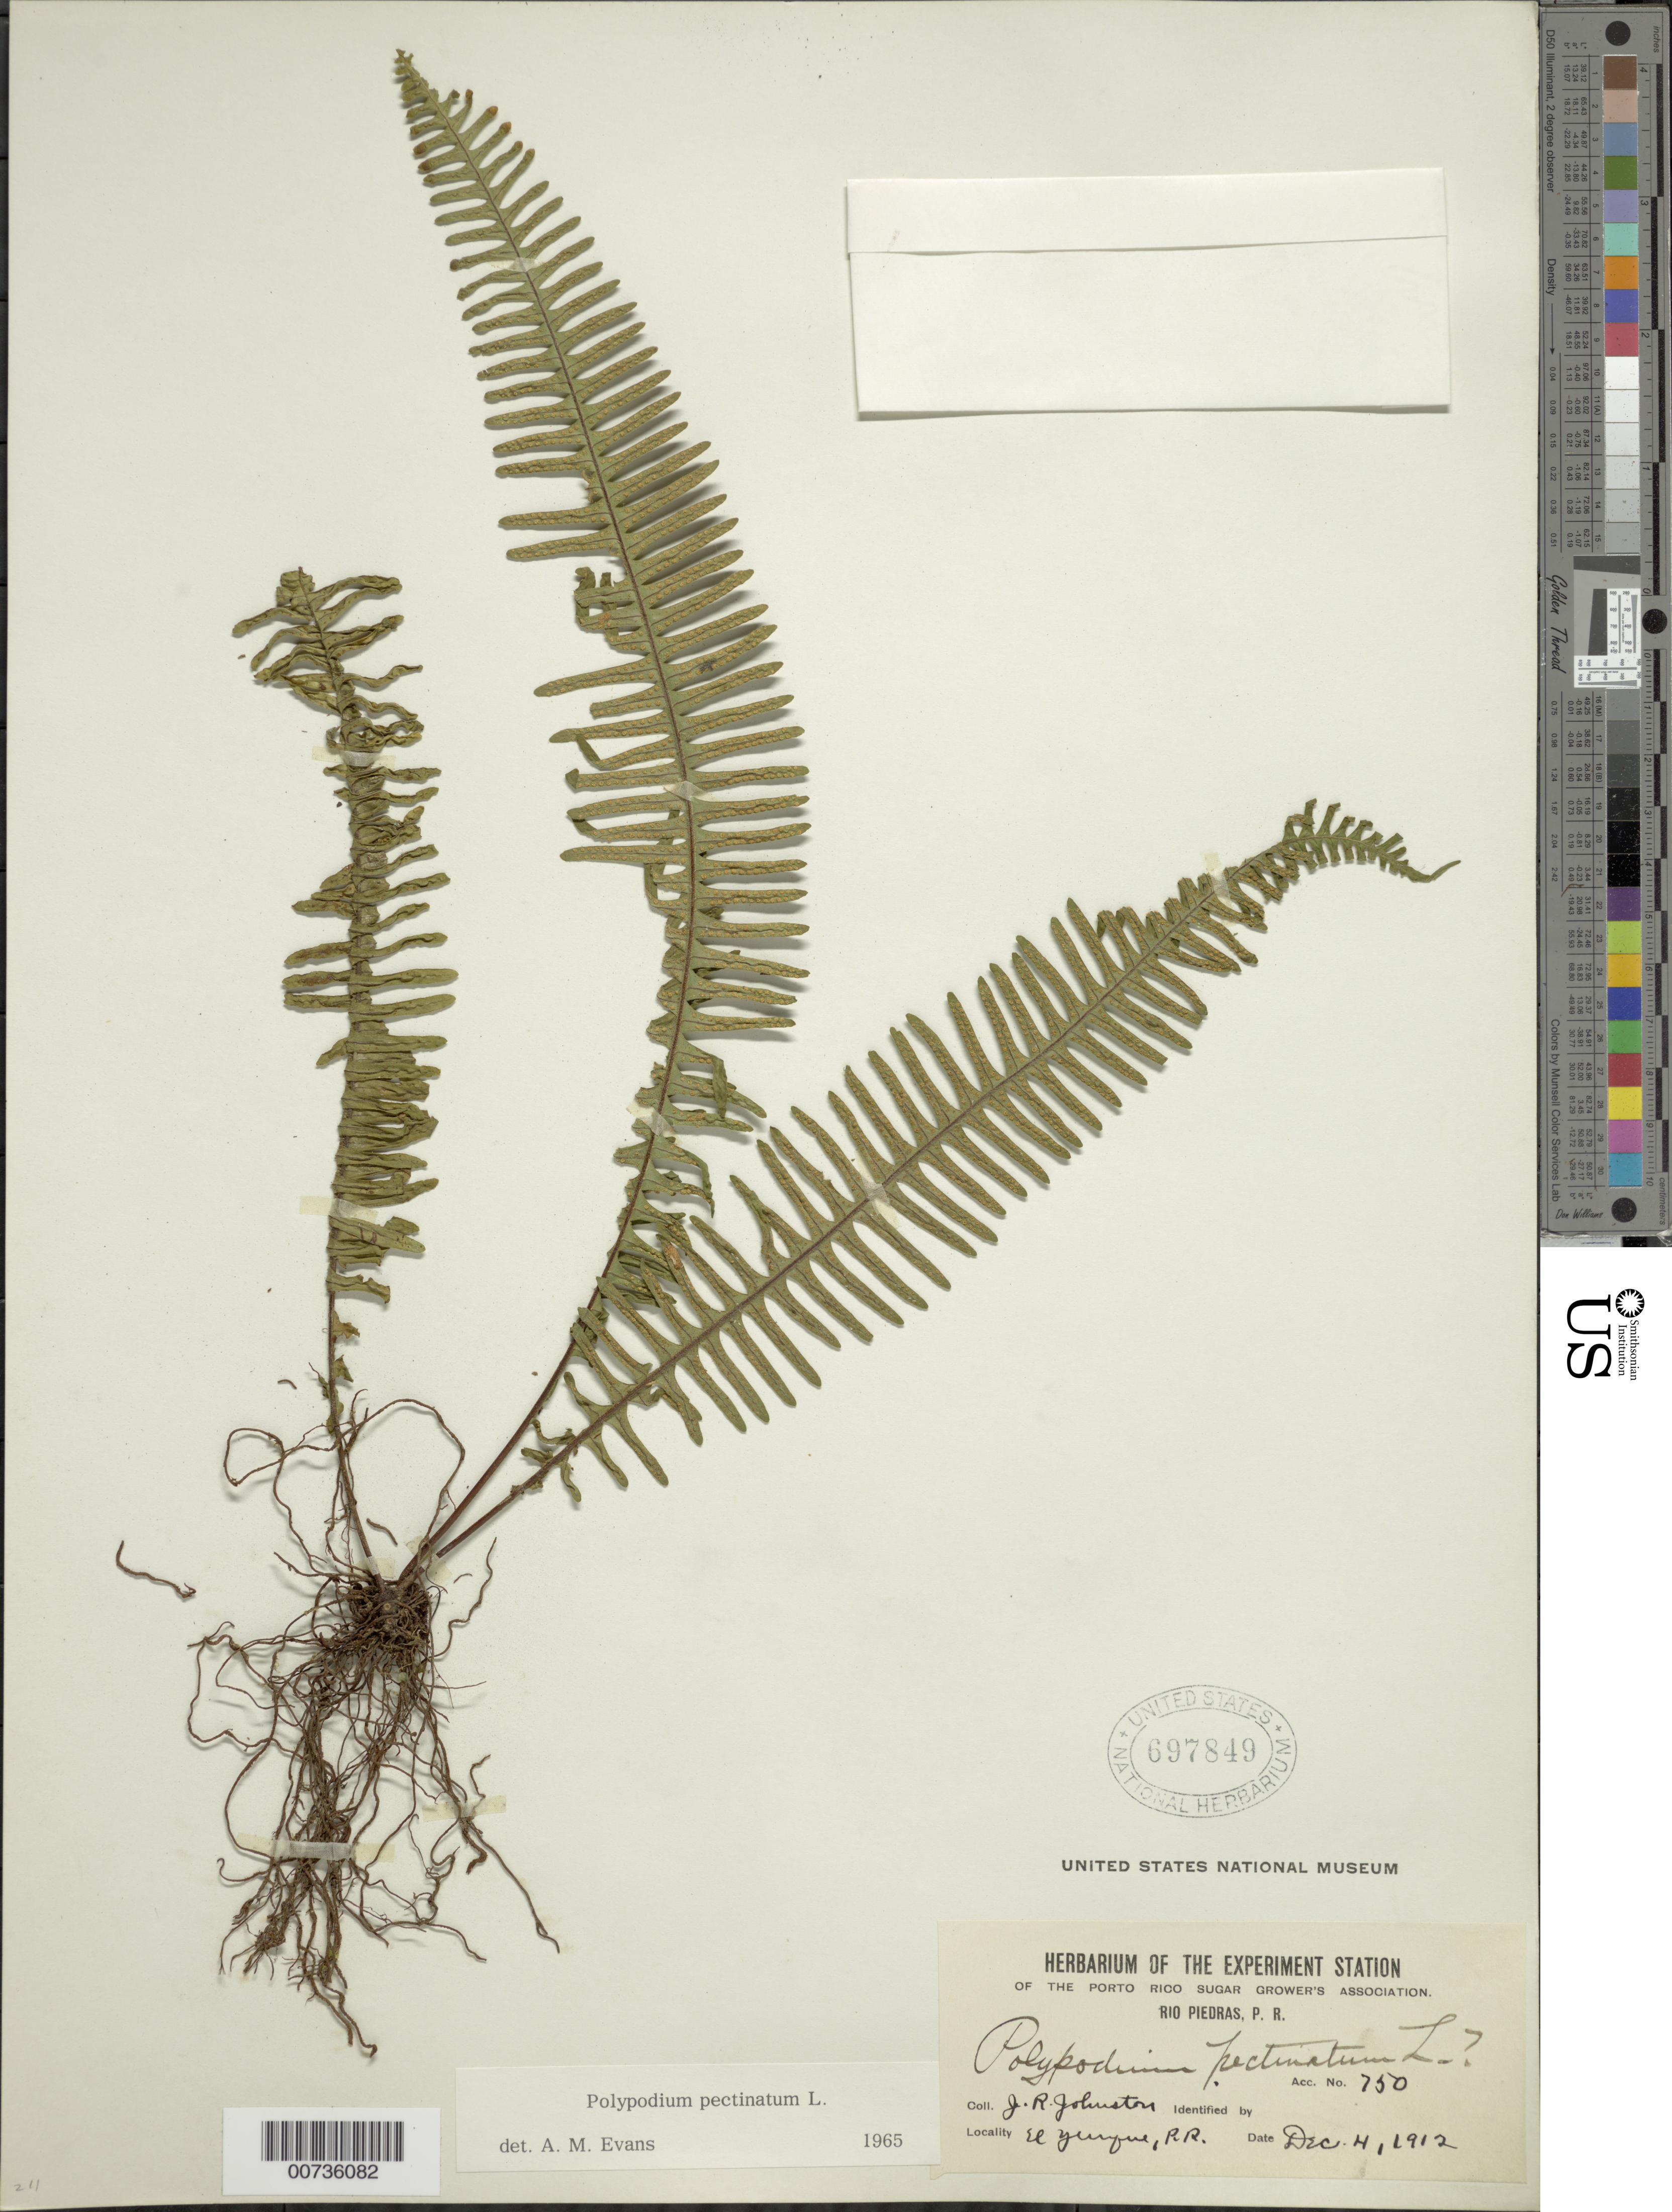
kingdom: Plantae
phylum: Tracheophyta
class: Polypodiopsida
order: Polypodiales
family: Polypodiaceae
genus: Pecluma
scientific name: Pecluma pectinata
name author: (L.) M.G. Price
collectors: J. Johnston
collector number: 750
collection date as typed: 04 Dec 1912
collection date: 1912-12-04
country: Puerto Rico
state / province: Río Grande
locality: El Yunque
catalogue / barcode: US 697849